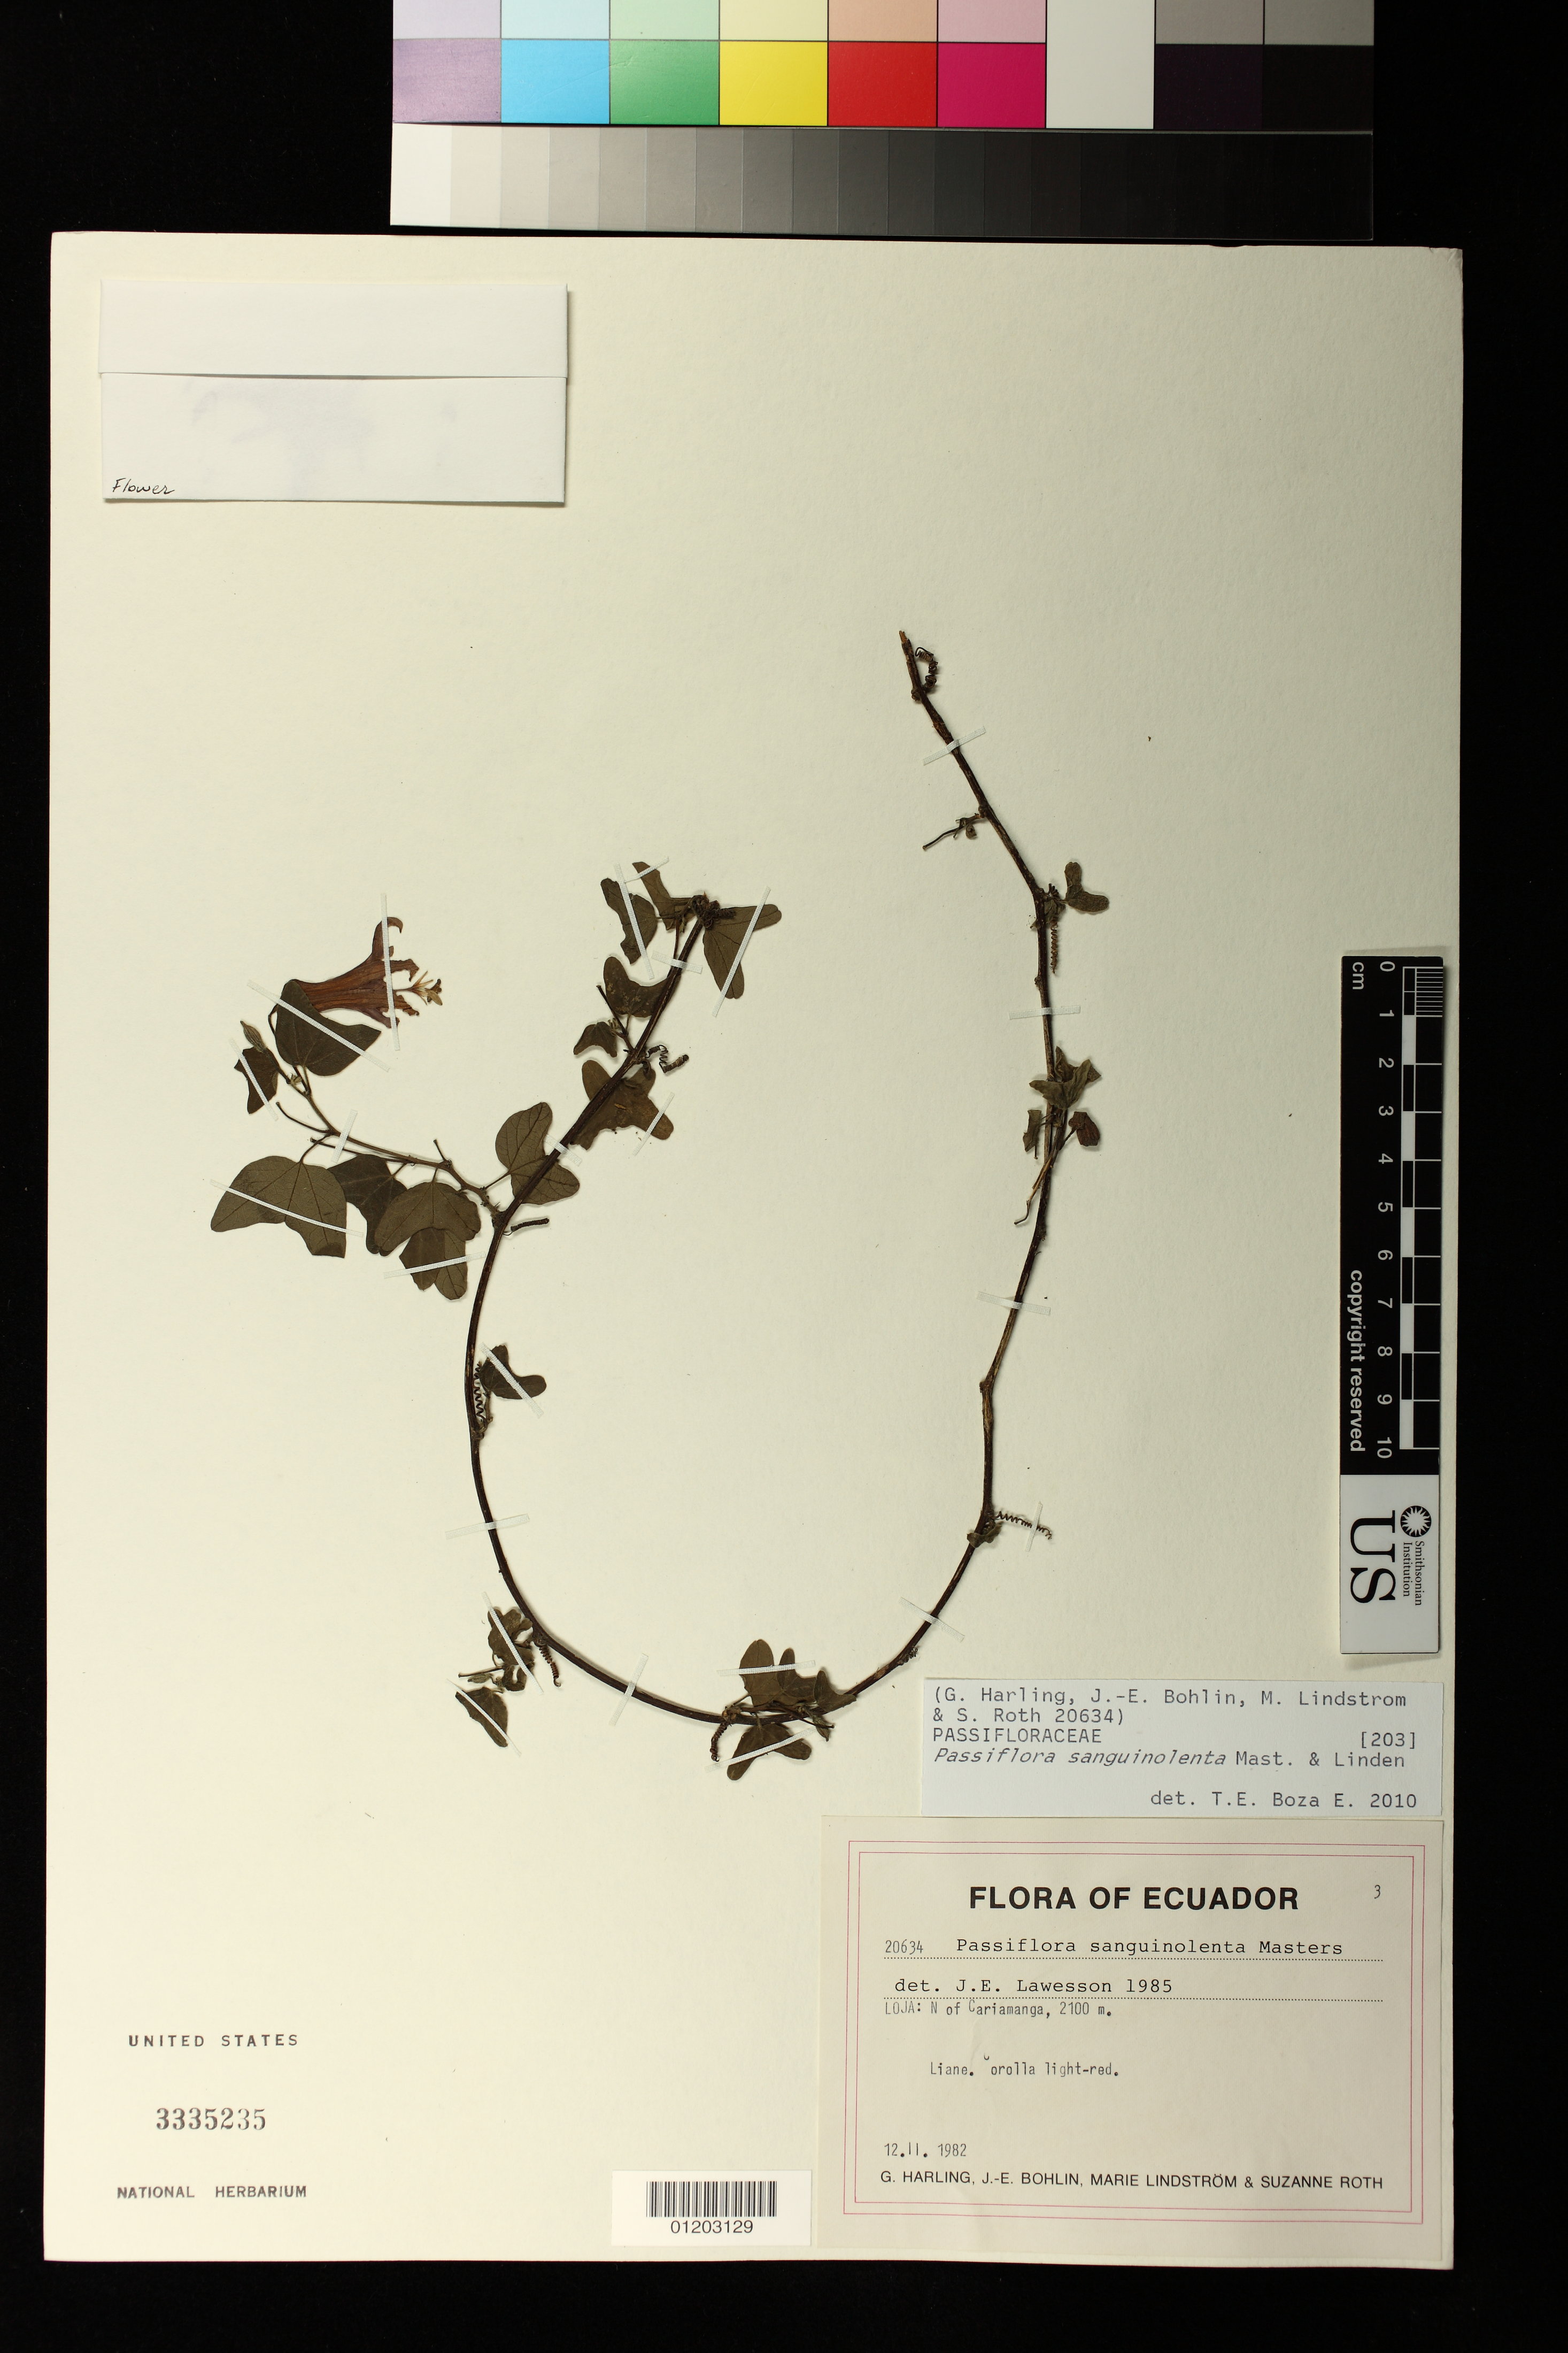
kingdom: Plantae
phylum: Tracheophyta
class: Magnoliopsida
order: Malpighiales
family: Passifloraceae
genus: Passiflora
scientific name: Passiflora sanguinolenta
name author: Mast. & Linden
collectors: G. Harling, J. E. Bohlin & M. Lindstrom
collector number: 20634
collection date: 1982-12-11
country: Ecuador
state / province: Loja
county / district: Calvas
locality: Cariamanga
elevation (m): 2100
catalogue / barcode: US 3335235